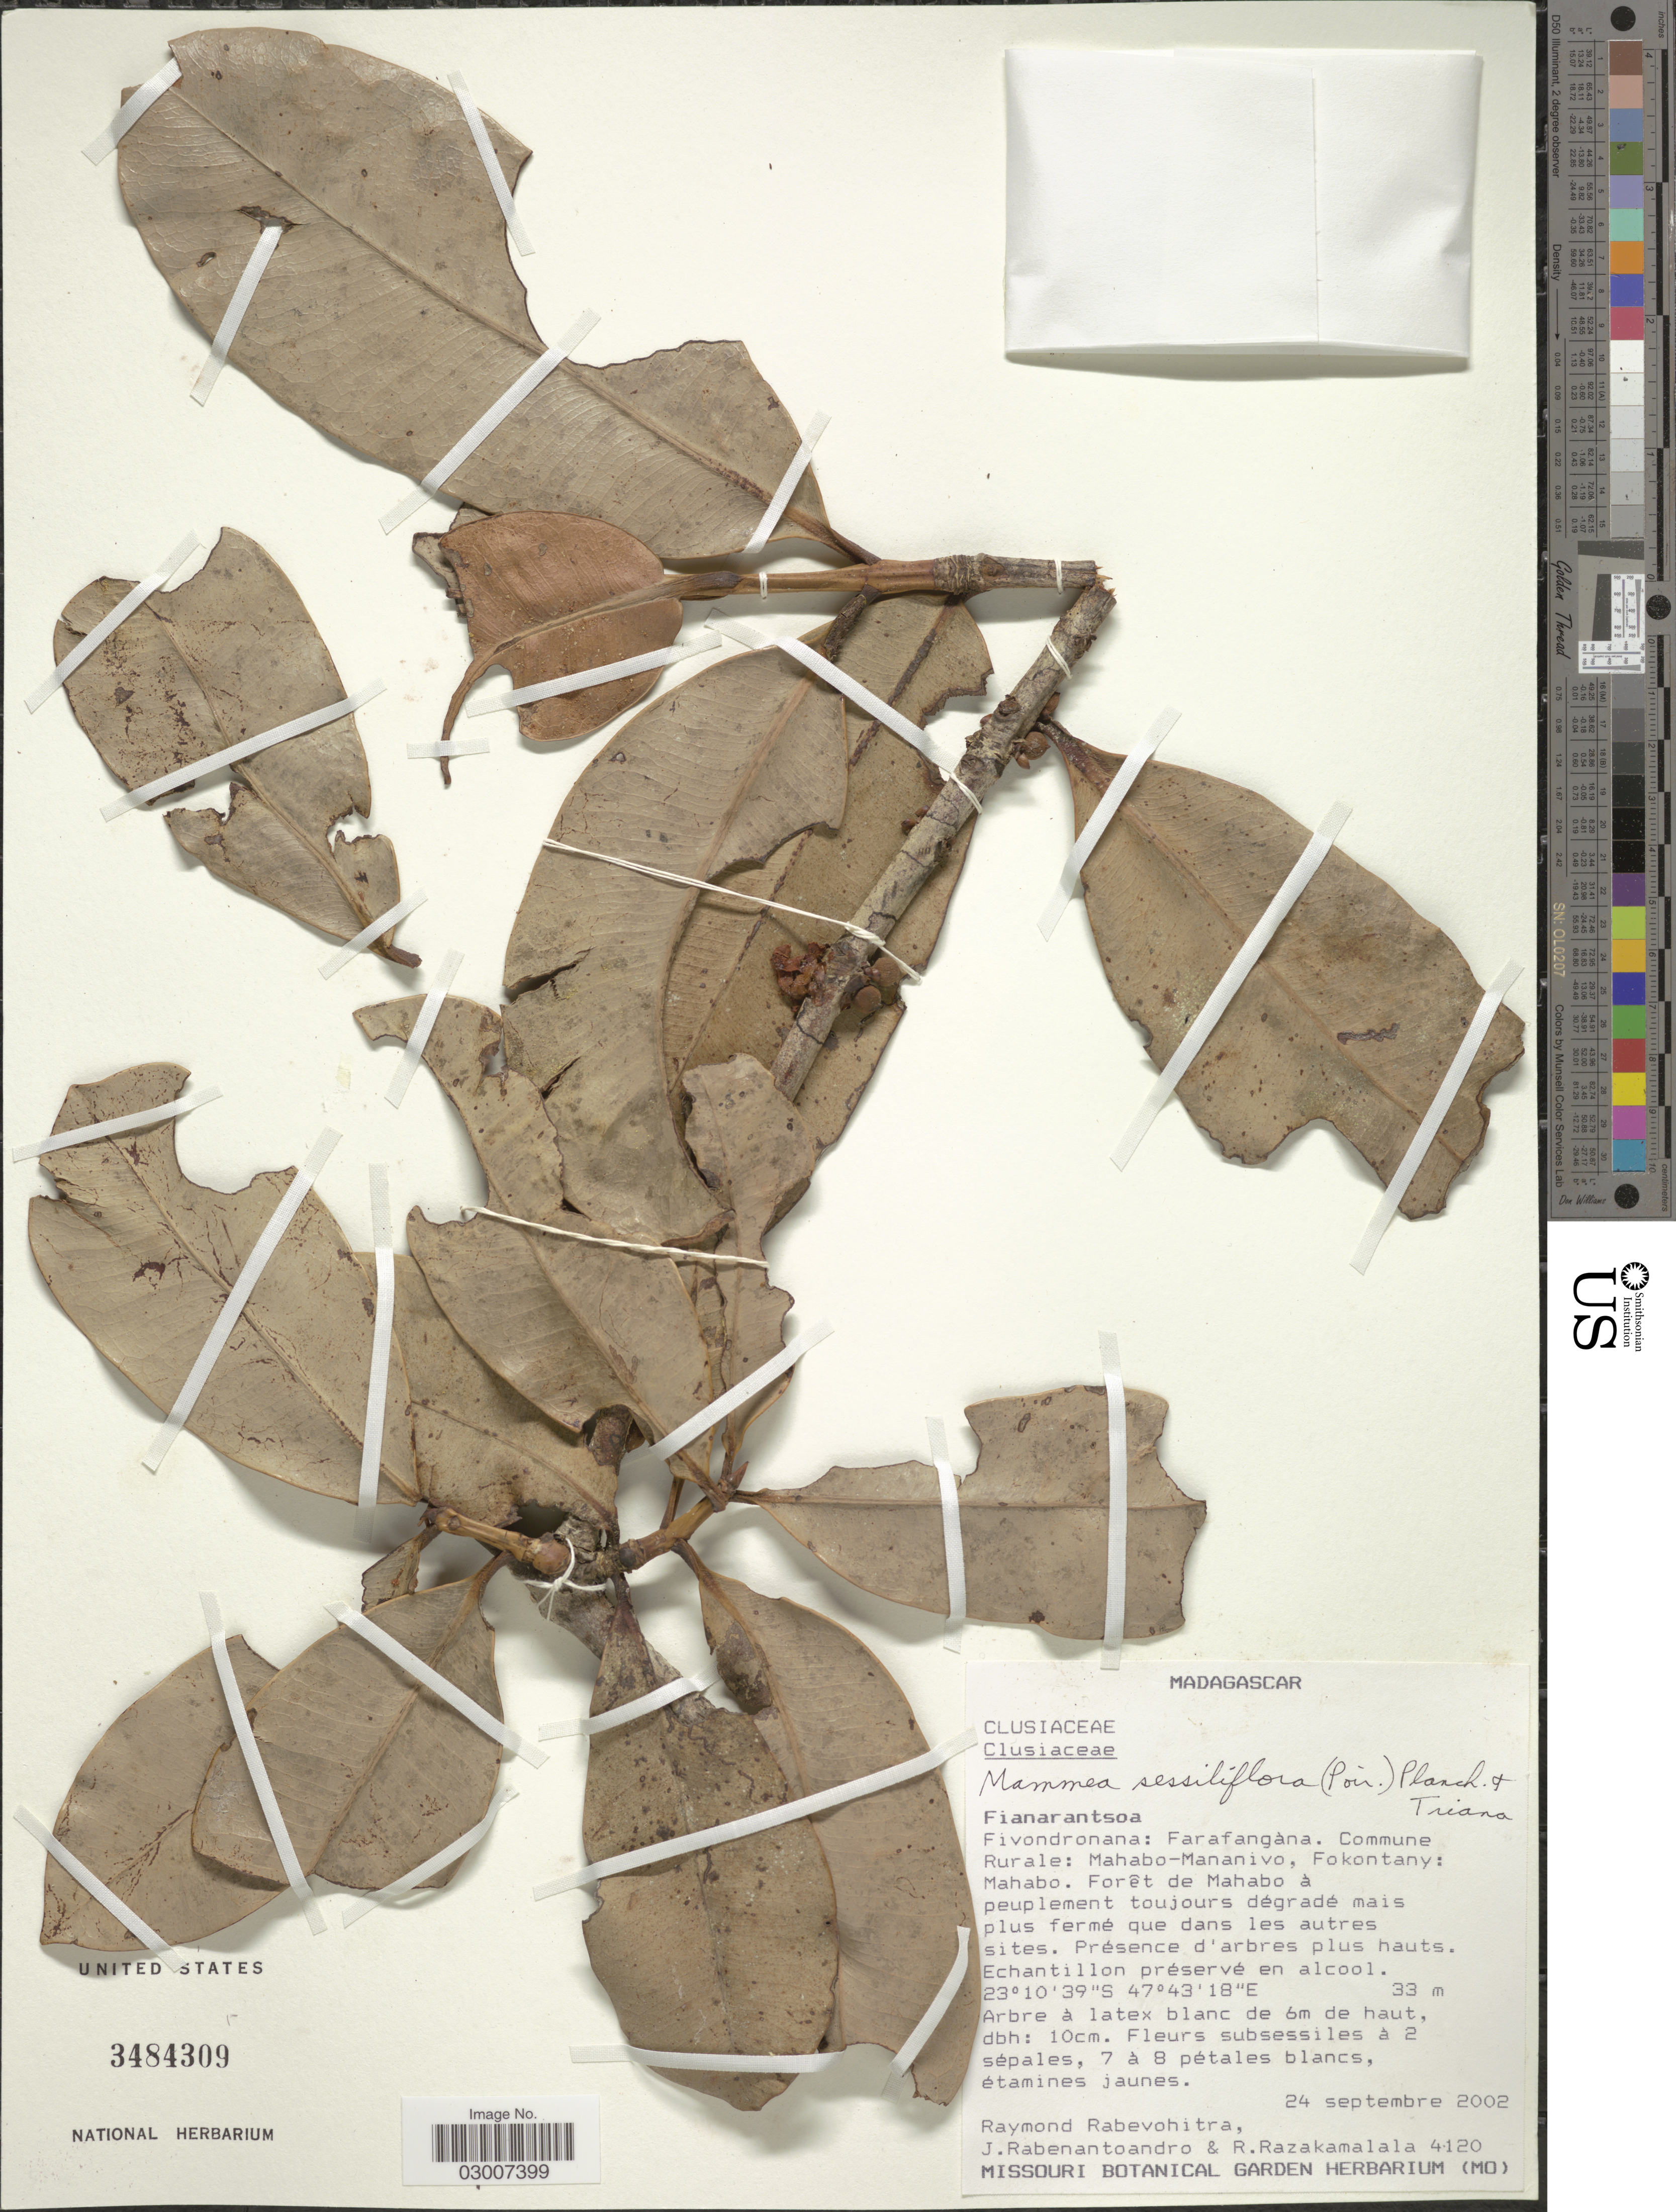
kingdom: Plantae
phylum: Tracheophyta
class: Magnoliopsida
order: Malpighiales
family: Calophyllaceae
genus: Mammea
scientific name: Mammea sessiliflora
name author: (Poir.) Planch. & Triana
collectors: R. Rabevohitra, J. Rabenantoandro & R. Razakamalala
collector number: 4120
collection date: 2002-09-24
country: Madagascar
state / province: Atsimo-Atsinanana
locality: Fivondronana: Farafangàna. Commune Rurale: Mahabo-Mananivo, Fokontany: Mahabo. Forêt de Mahabo.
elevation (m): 33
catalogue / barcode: US 3484309